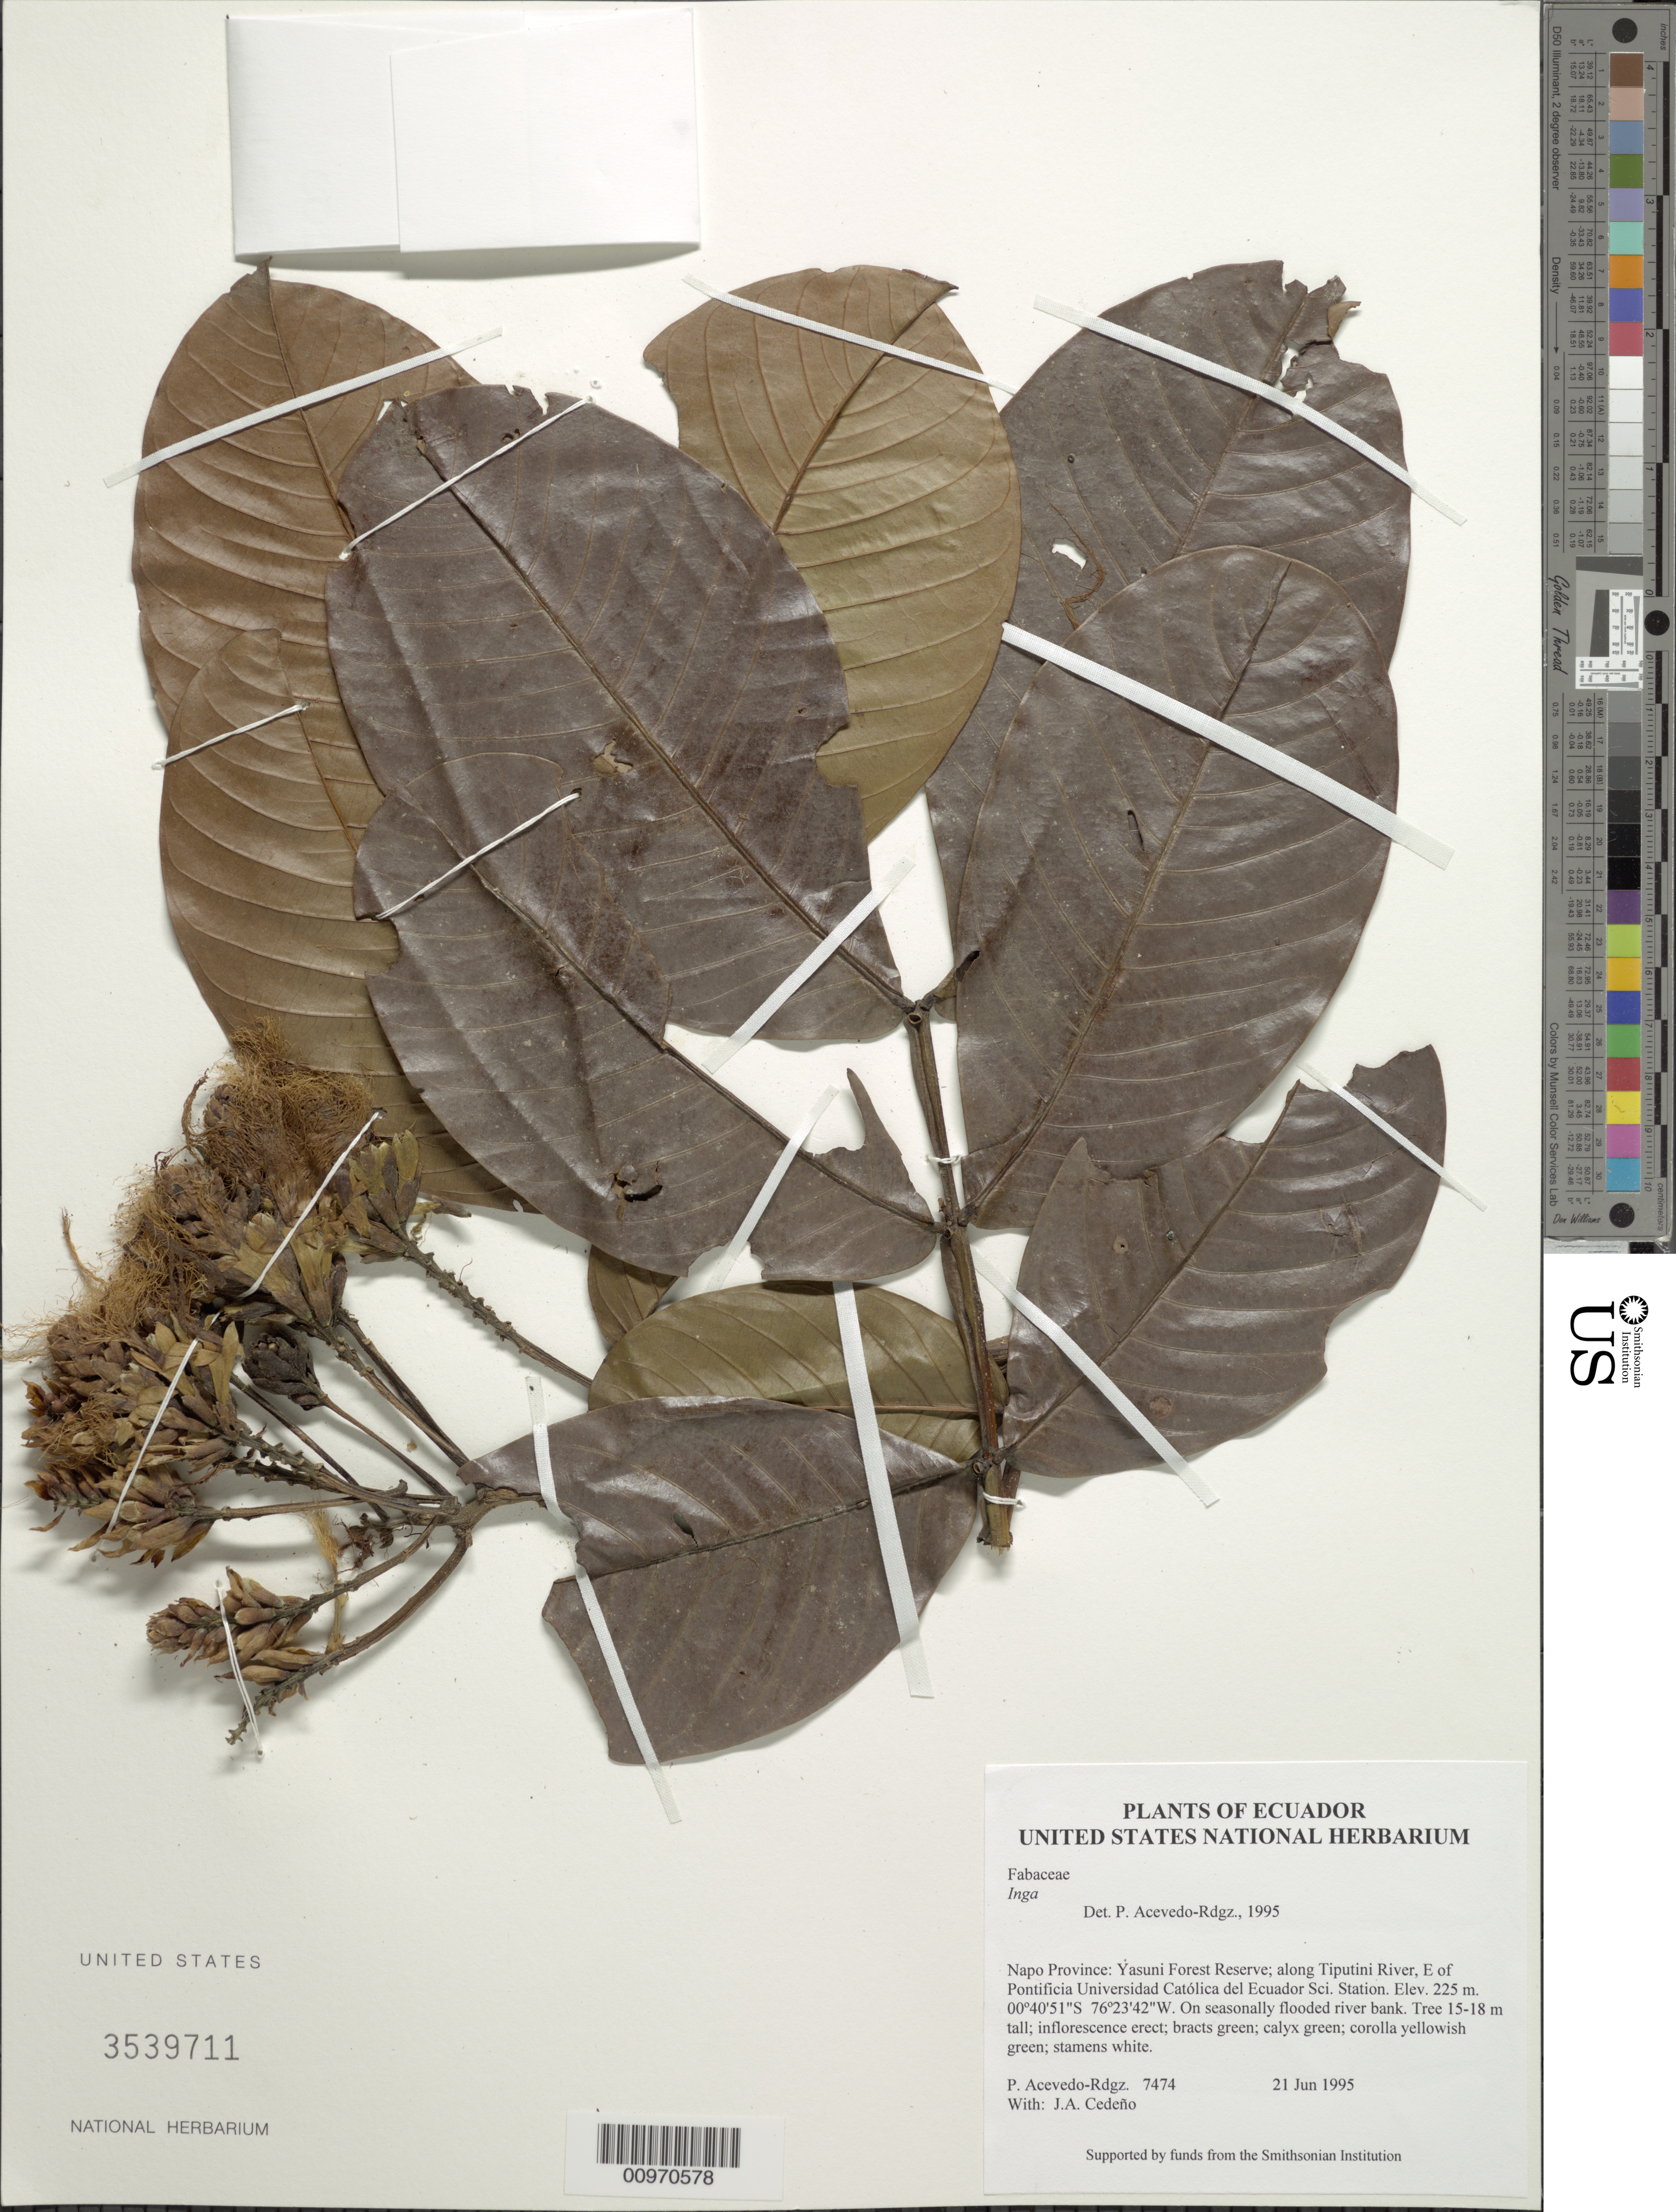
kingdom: Plantae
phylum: Tracheophyta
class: Magnoliopsida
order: Fabales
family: Fabaceae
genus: Inga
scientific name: Inga sp.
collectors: P. Acevedo-Rodr. & J. A. Cedeño M.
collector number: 7474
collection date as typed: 21 Jun 1995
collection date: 1995-06-21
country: Ecuador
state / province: Napo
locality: Napo Province: Yasuni Forest Reserve; along Tiputini River, E of Pontificia Universidad Católica del Ecuador Sci. Station.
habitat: On seasonally flooded river bank.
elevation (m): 225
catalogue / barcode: US 3539711